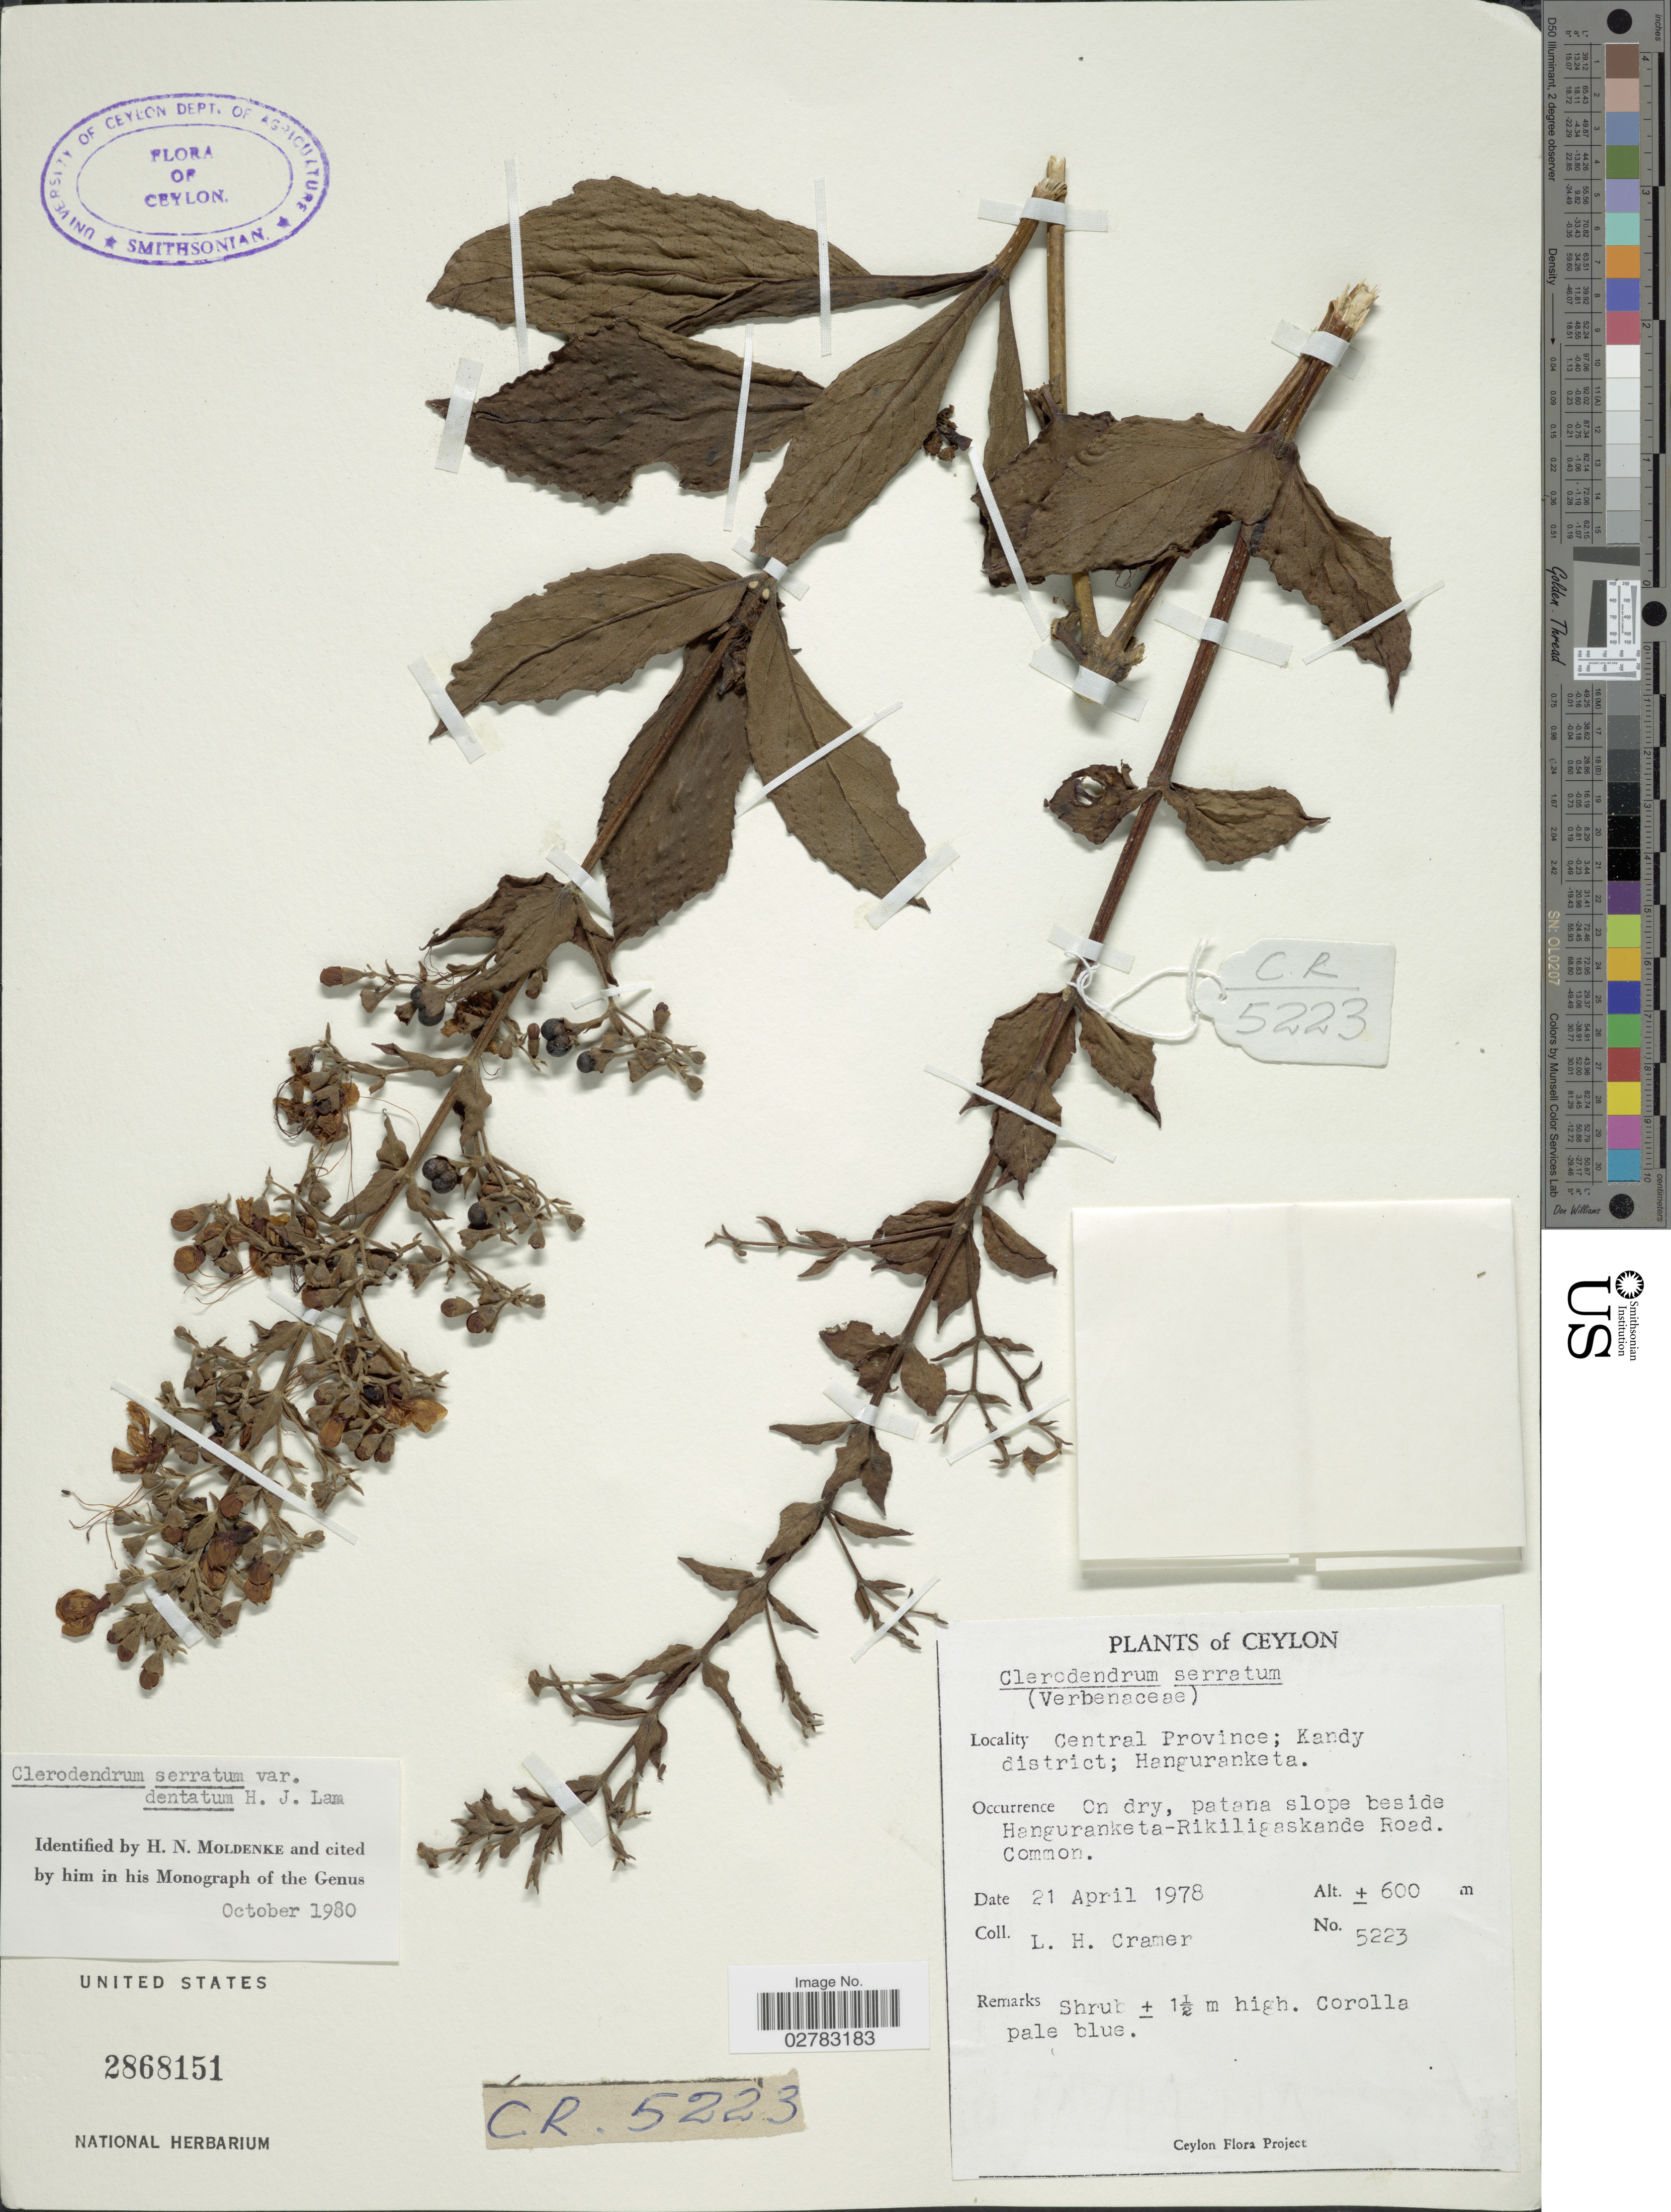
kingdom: Plantae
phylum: Tracheophyta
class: Magnoliopsida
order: Lamiales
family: Lamiaceae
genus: Clerodendrum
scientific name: Clerodendrum serratum var. dentatum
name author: H.J. Lam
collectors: L. H. Cramer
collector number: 5223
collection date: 1978-04-21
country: Sri Lanka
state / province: Central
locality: Ceylon. Kandy district; Hanguranketa. On dry, patana slope beside Hanguranketa-Rikiligaskande Road.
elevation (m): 600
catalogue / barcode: US 2868151